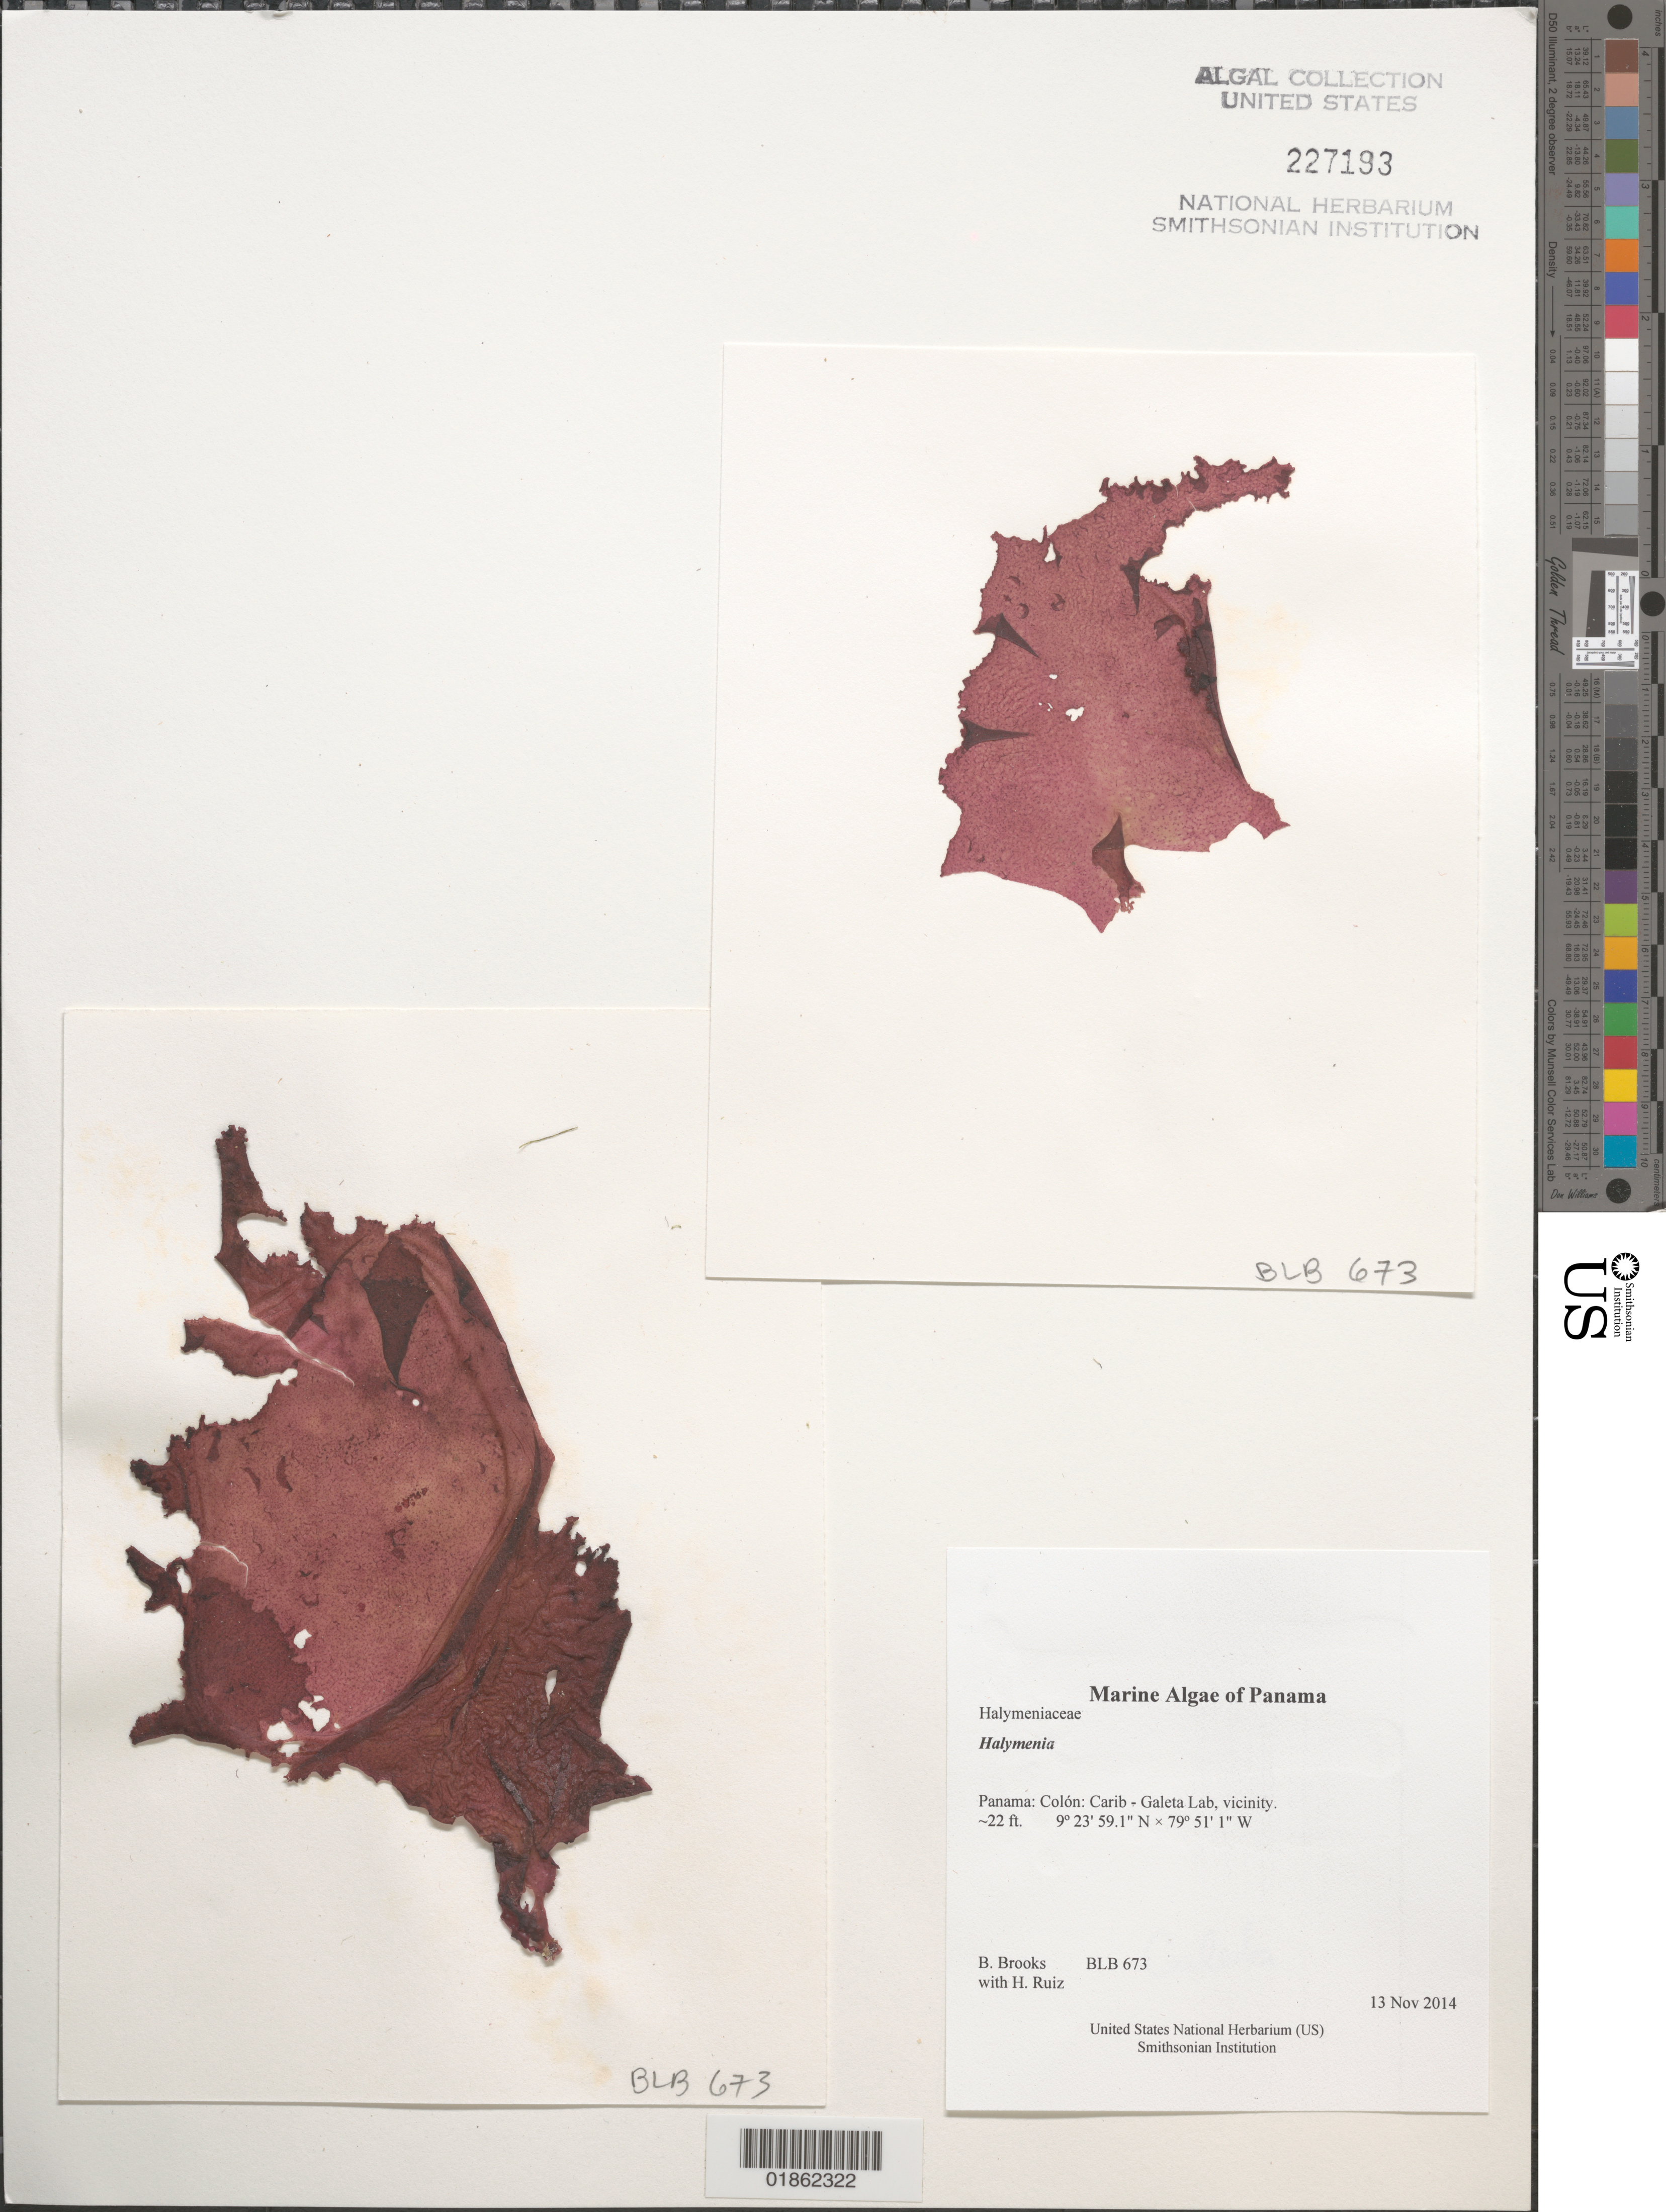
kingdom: Plantae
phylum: Rhodophyta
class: Florideophyceae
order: Halymeniales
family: Halymeniaceae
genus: Halymenia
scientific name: Halymenia sp.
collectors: B. Brooks & H. Ruiz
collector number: BLB 673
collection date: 2014-11-13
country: Panama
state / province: Colón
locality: Carib - Galeta Lab, vicinity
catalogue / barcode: US 227193